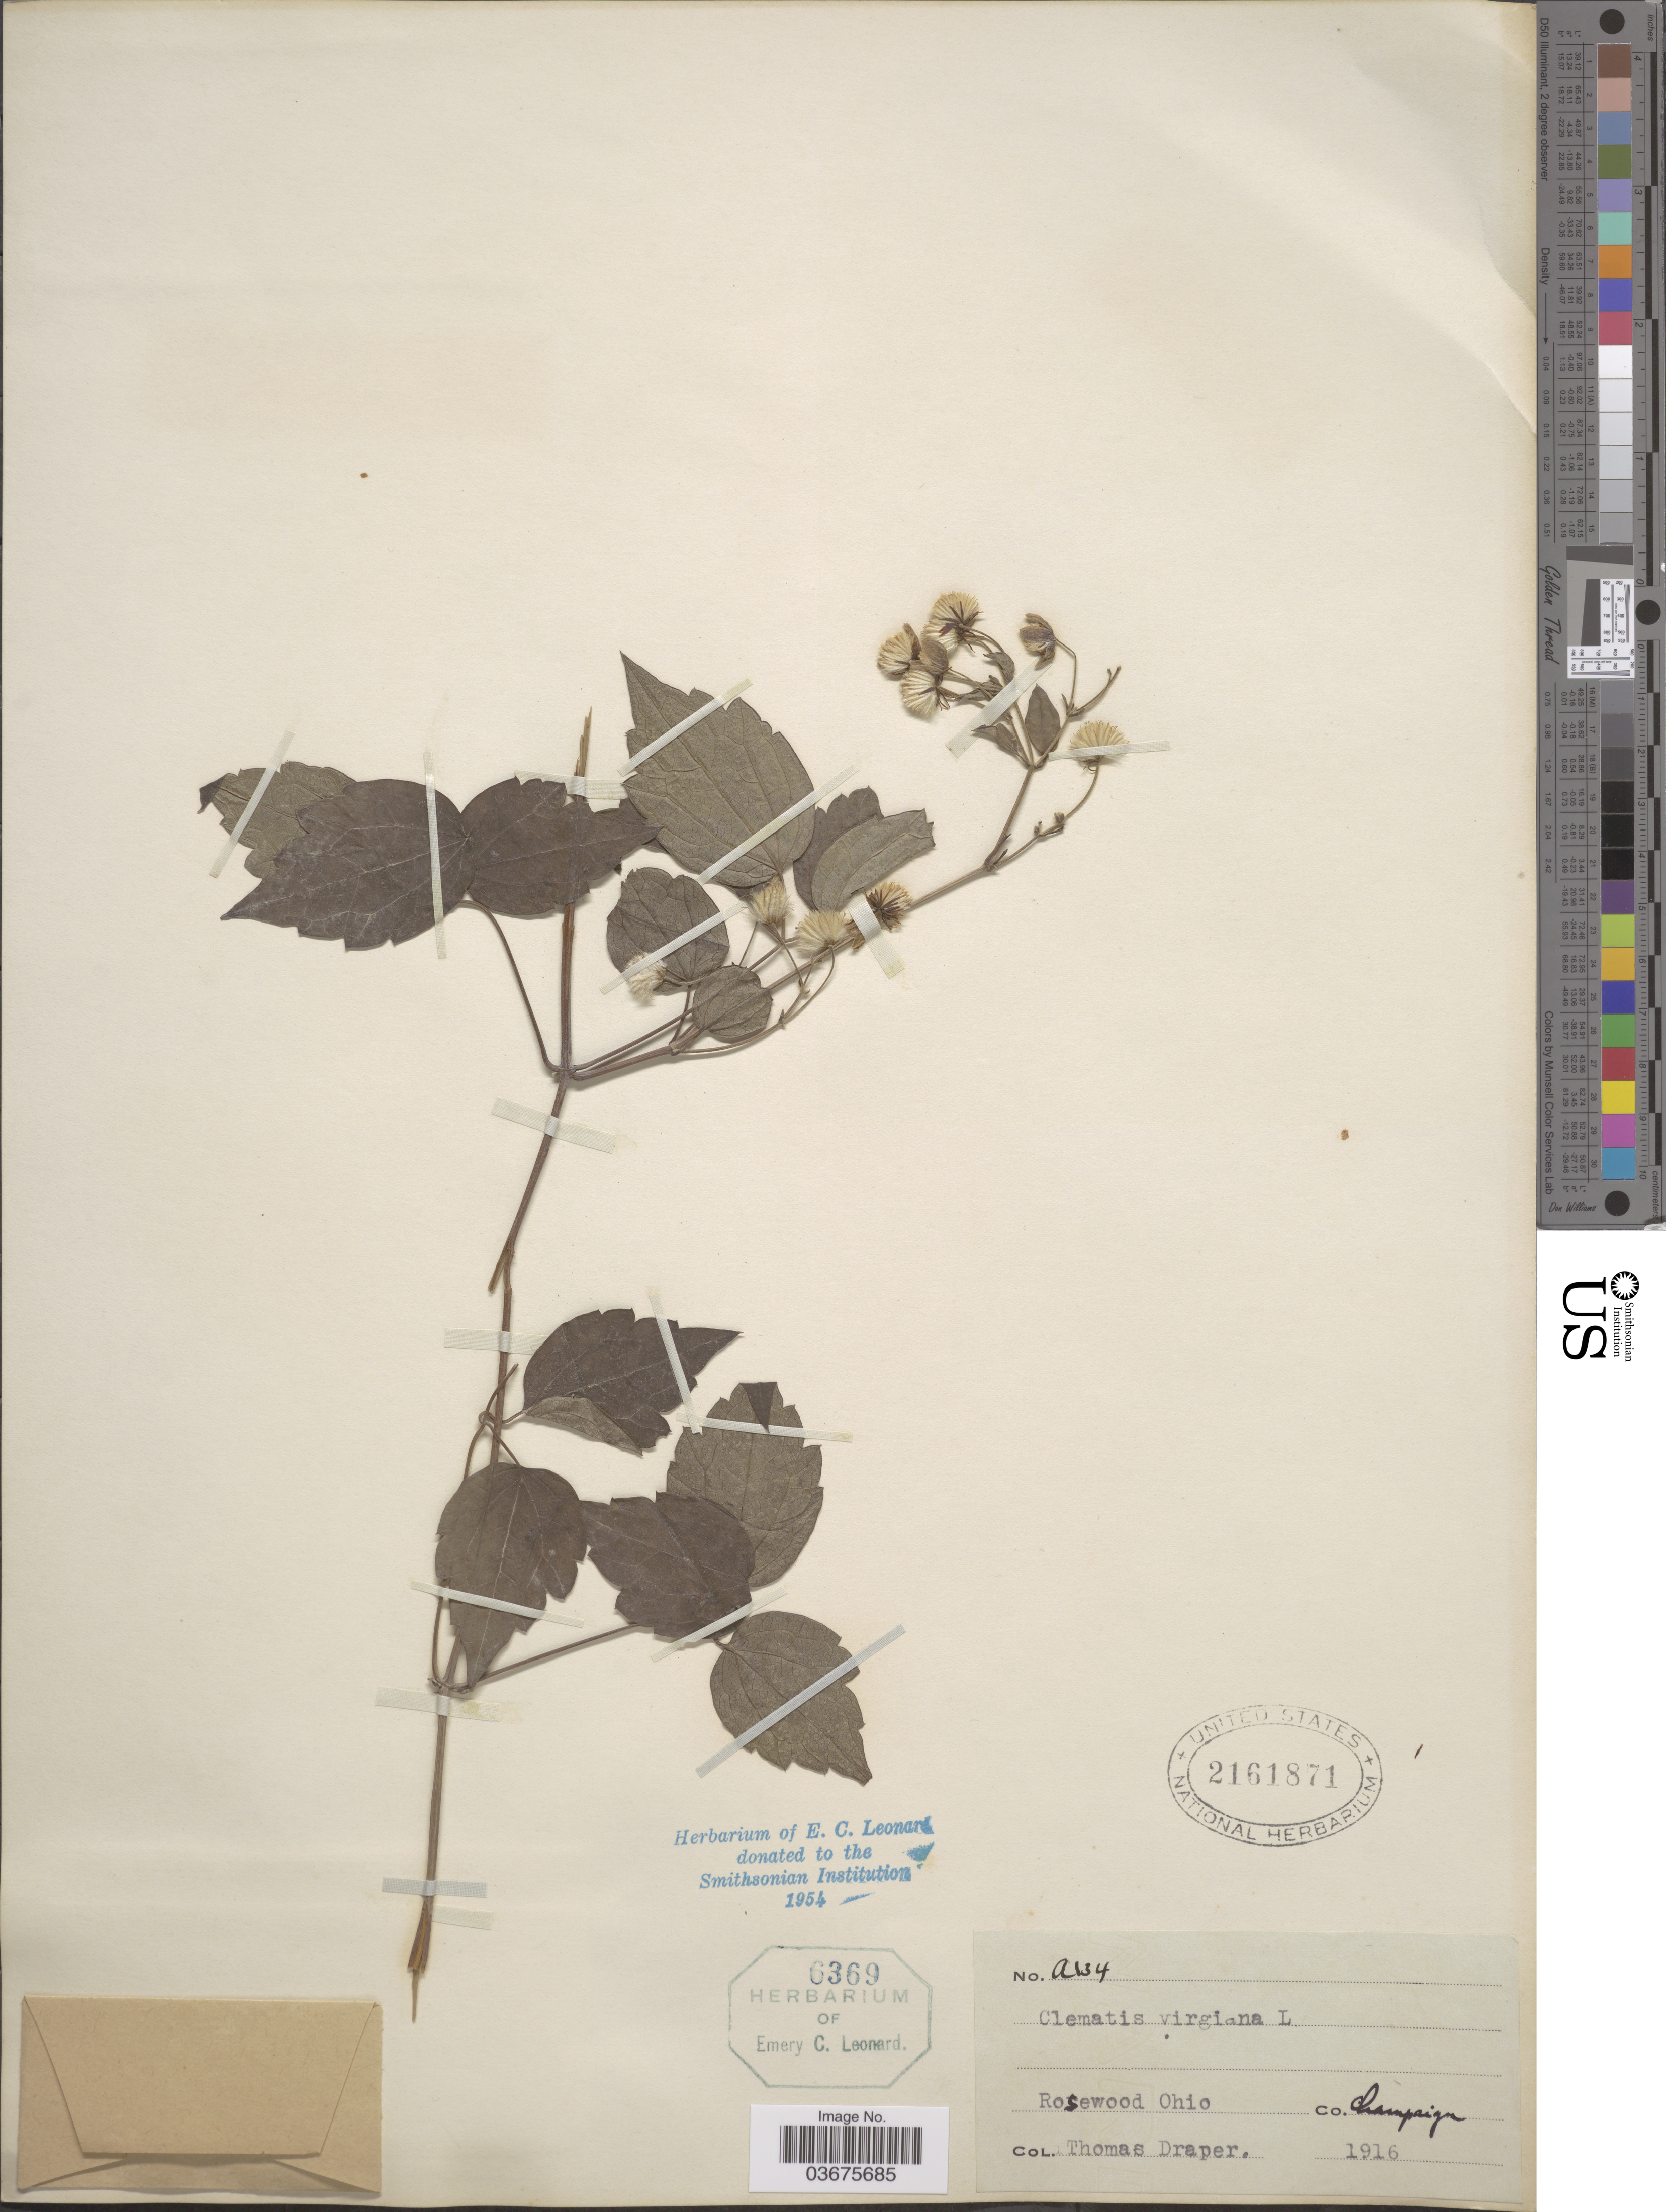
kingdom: Plantae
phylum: Tracheophyta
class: Magnoliopsida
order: Ranunculales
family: Ranunculaceae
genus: Clematis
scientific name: Clematis virginiana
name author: L.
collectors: T. Draper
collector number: A134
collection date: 1916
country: United States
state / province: Ohio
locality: Rosewood Ohio. Co. Champaign.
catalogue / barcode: US 2161871